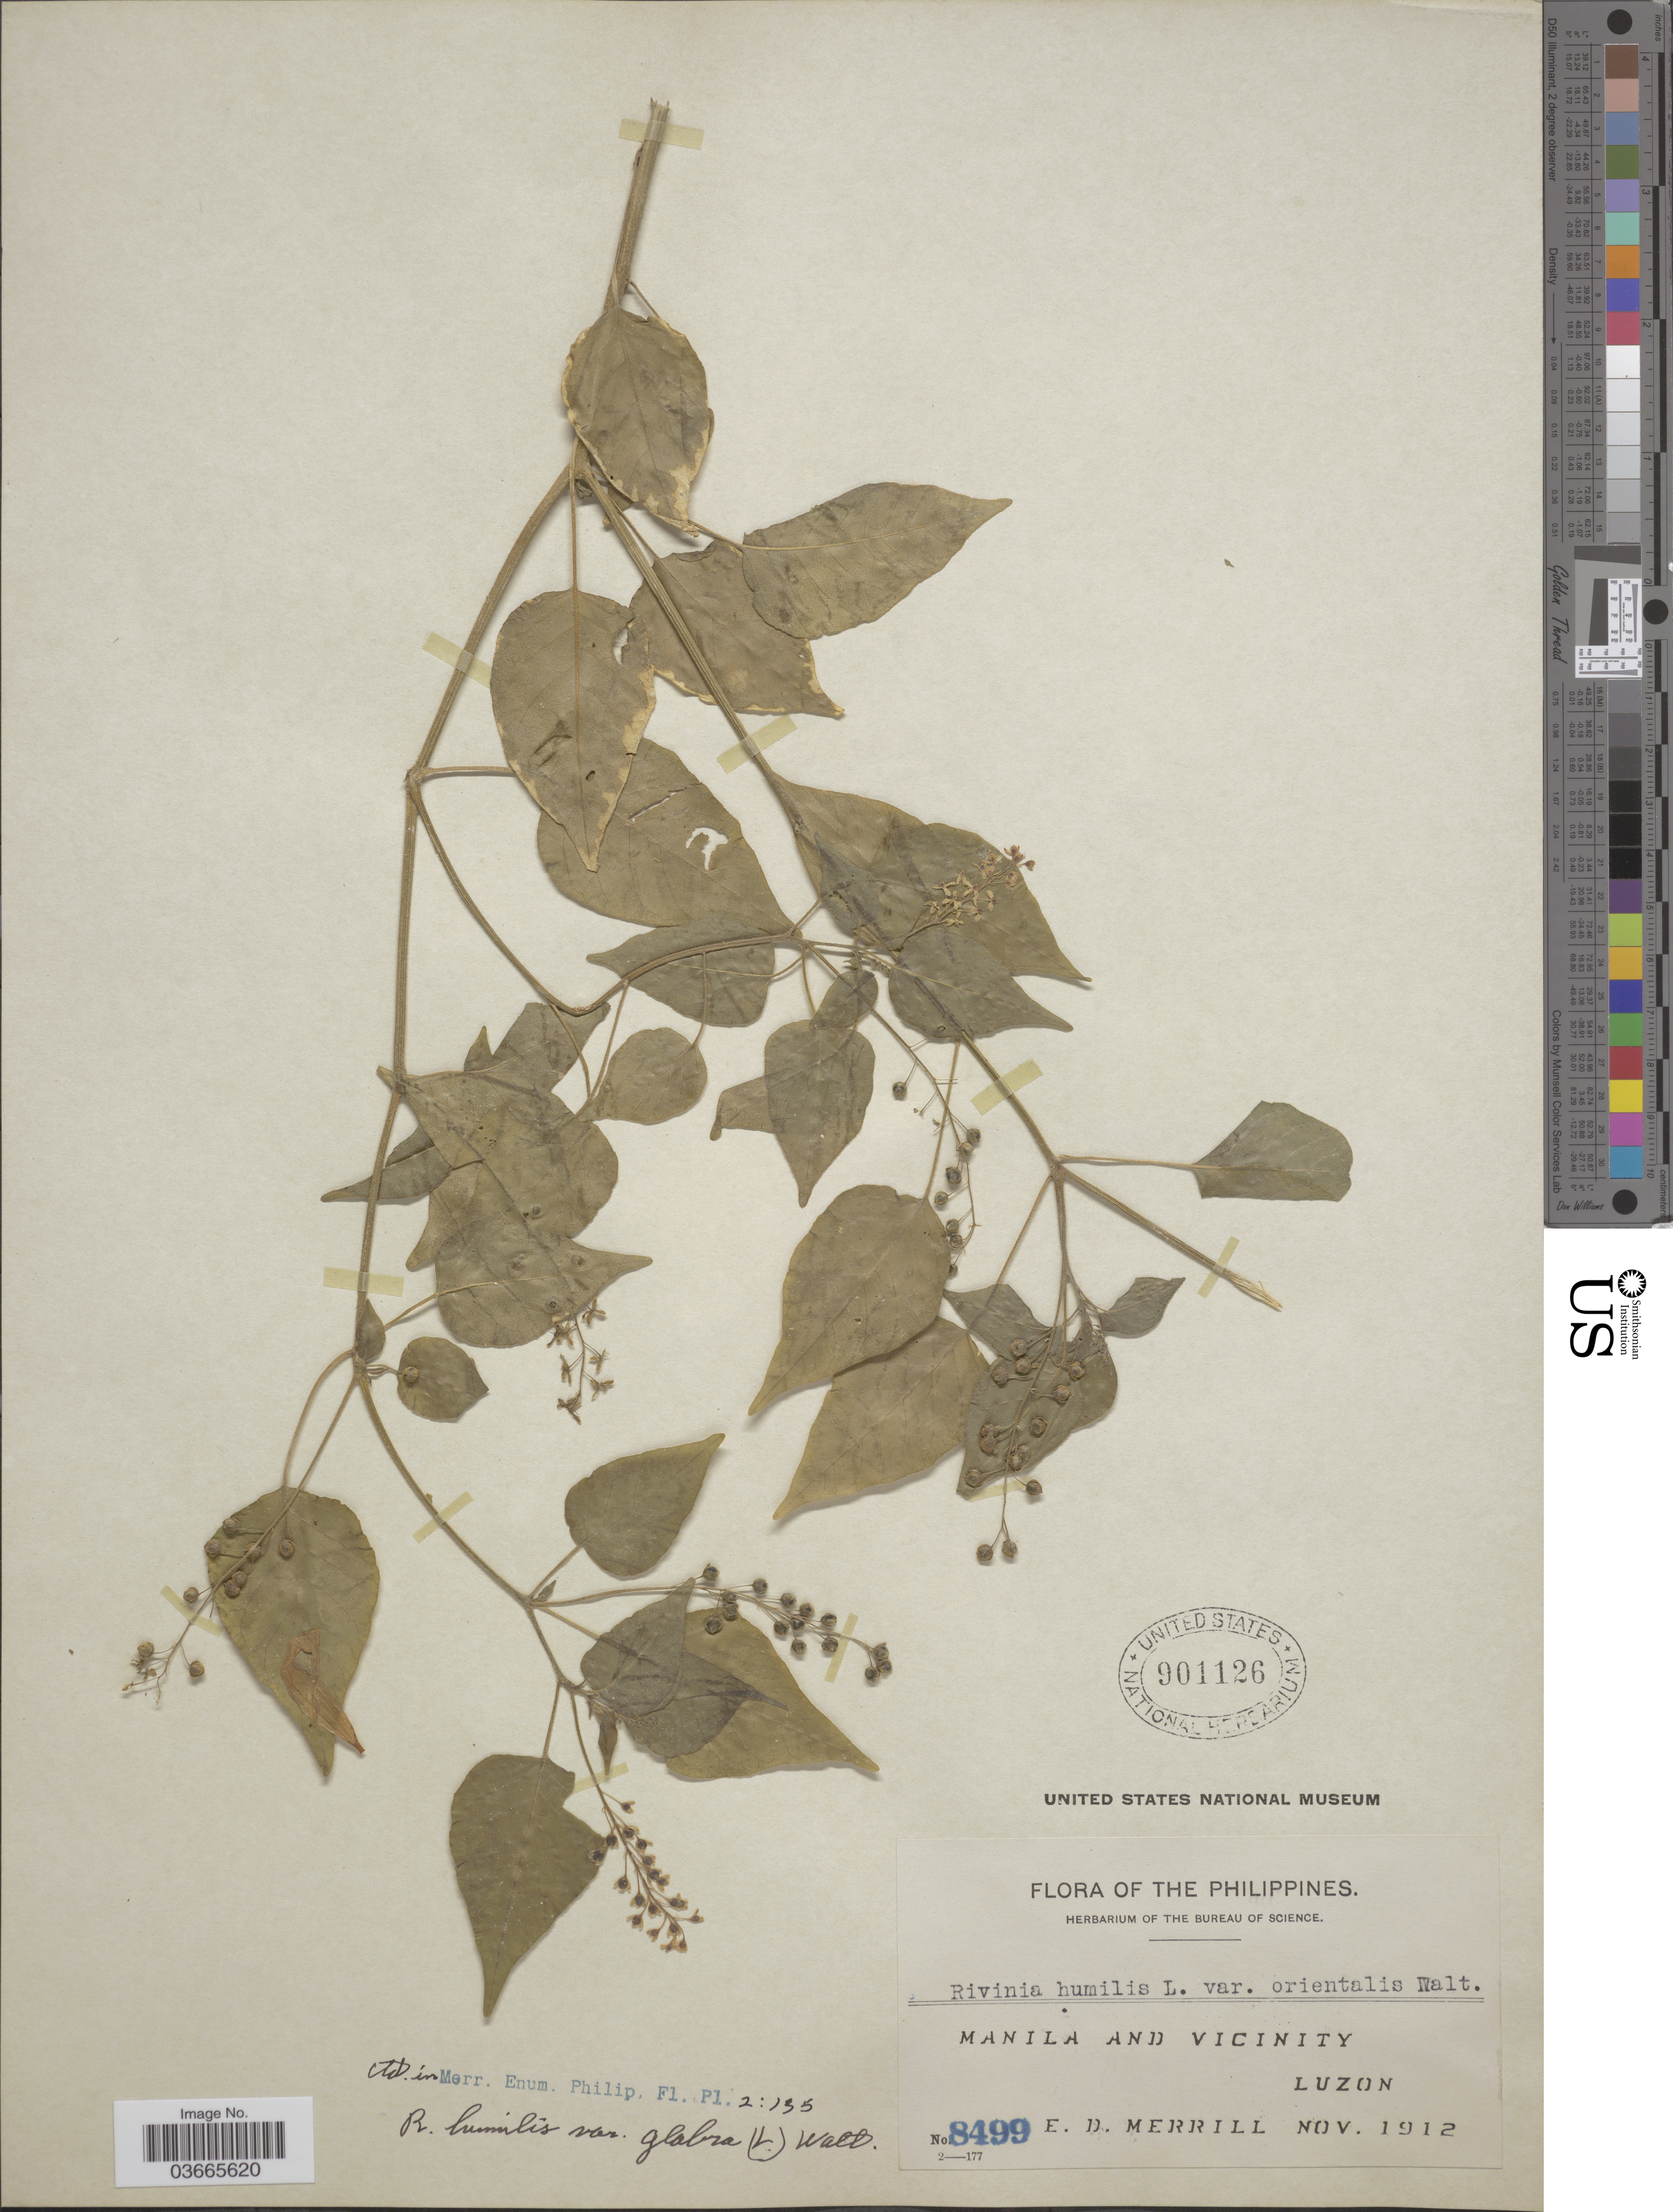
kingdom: Plantae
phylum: Tracheophyta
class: Magnoliopsida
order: Caryophyllales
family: Phytolaccaceae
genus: Rivina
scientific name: Rivina humilis var. glabra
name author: L.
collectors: E. D. Merrill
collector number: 8499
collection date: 1912-11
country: Philippines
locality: Manila and Vicinity. Luzon.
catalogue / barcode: US 901126